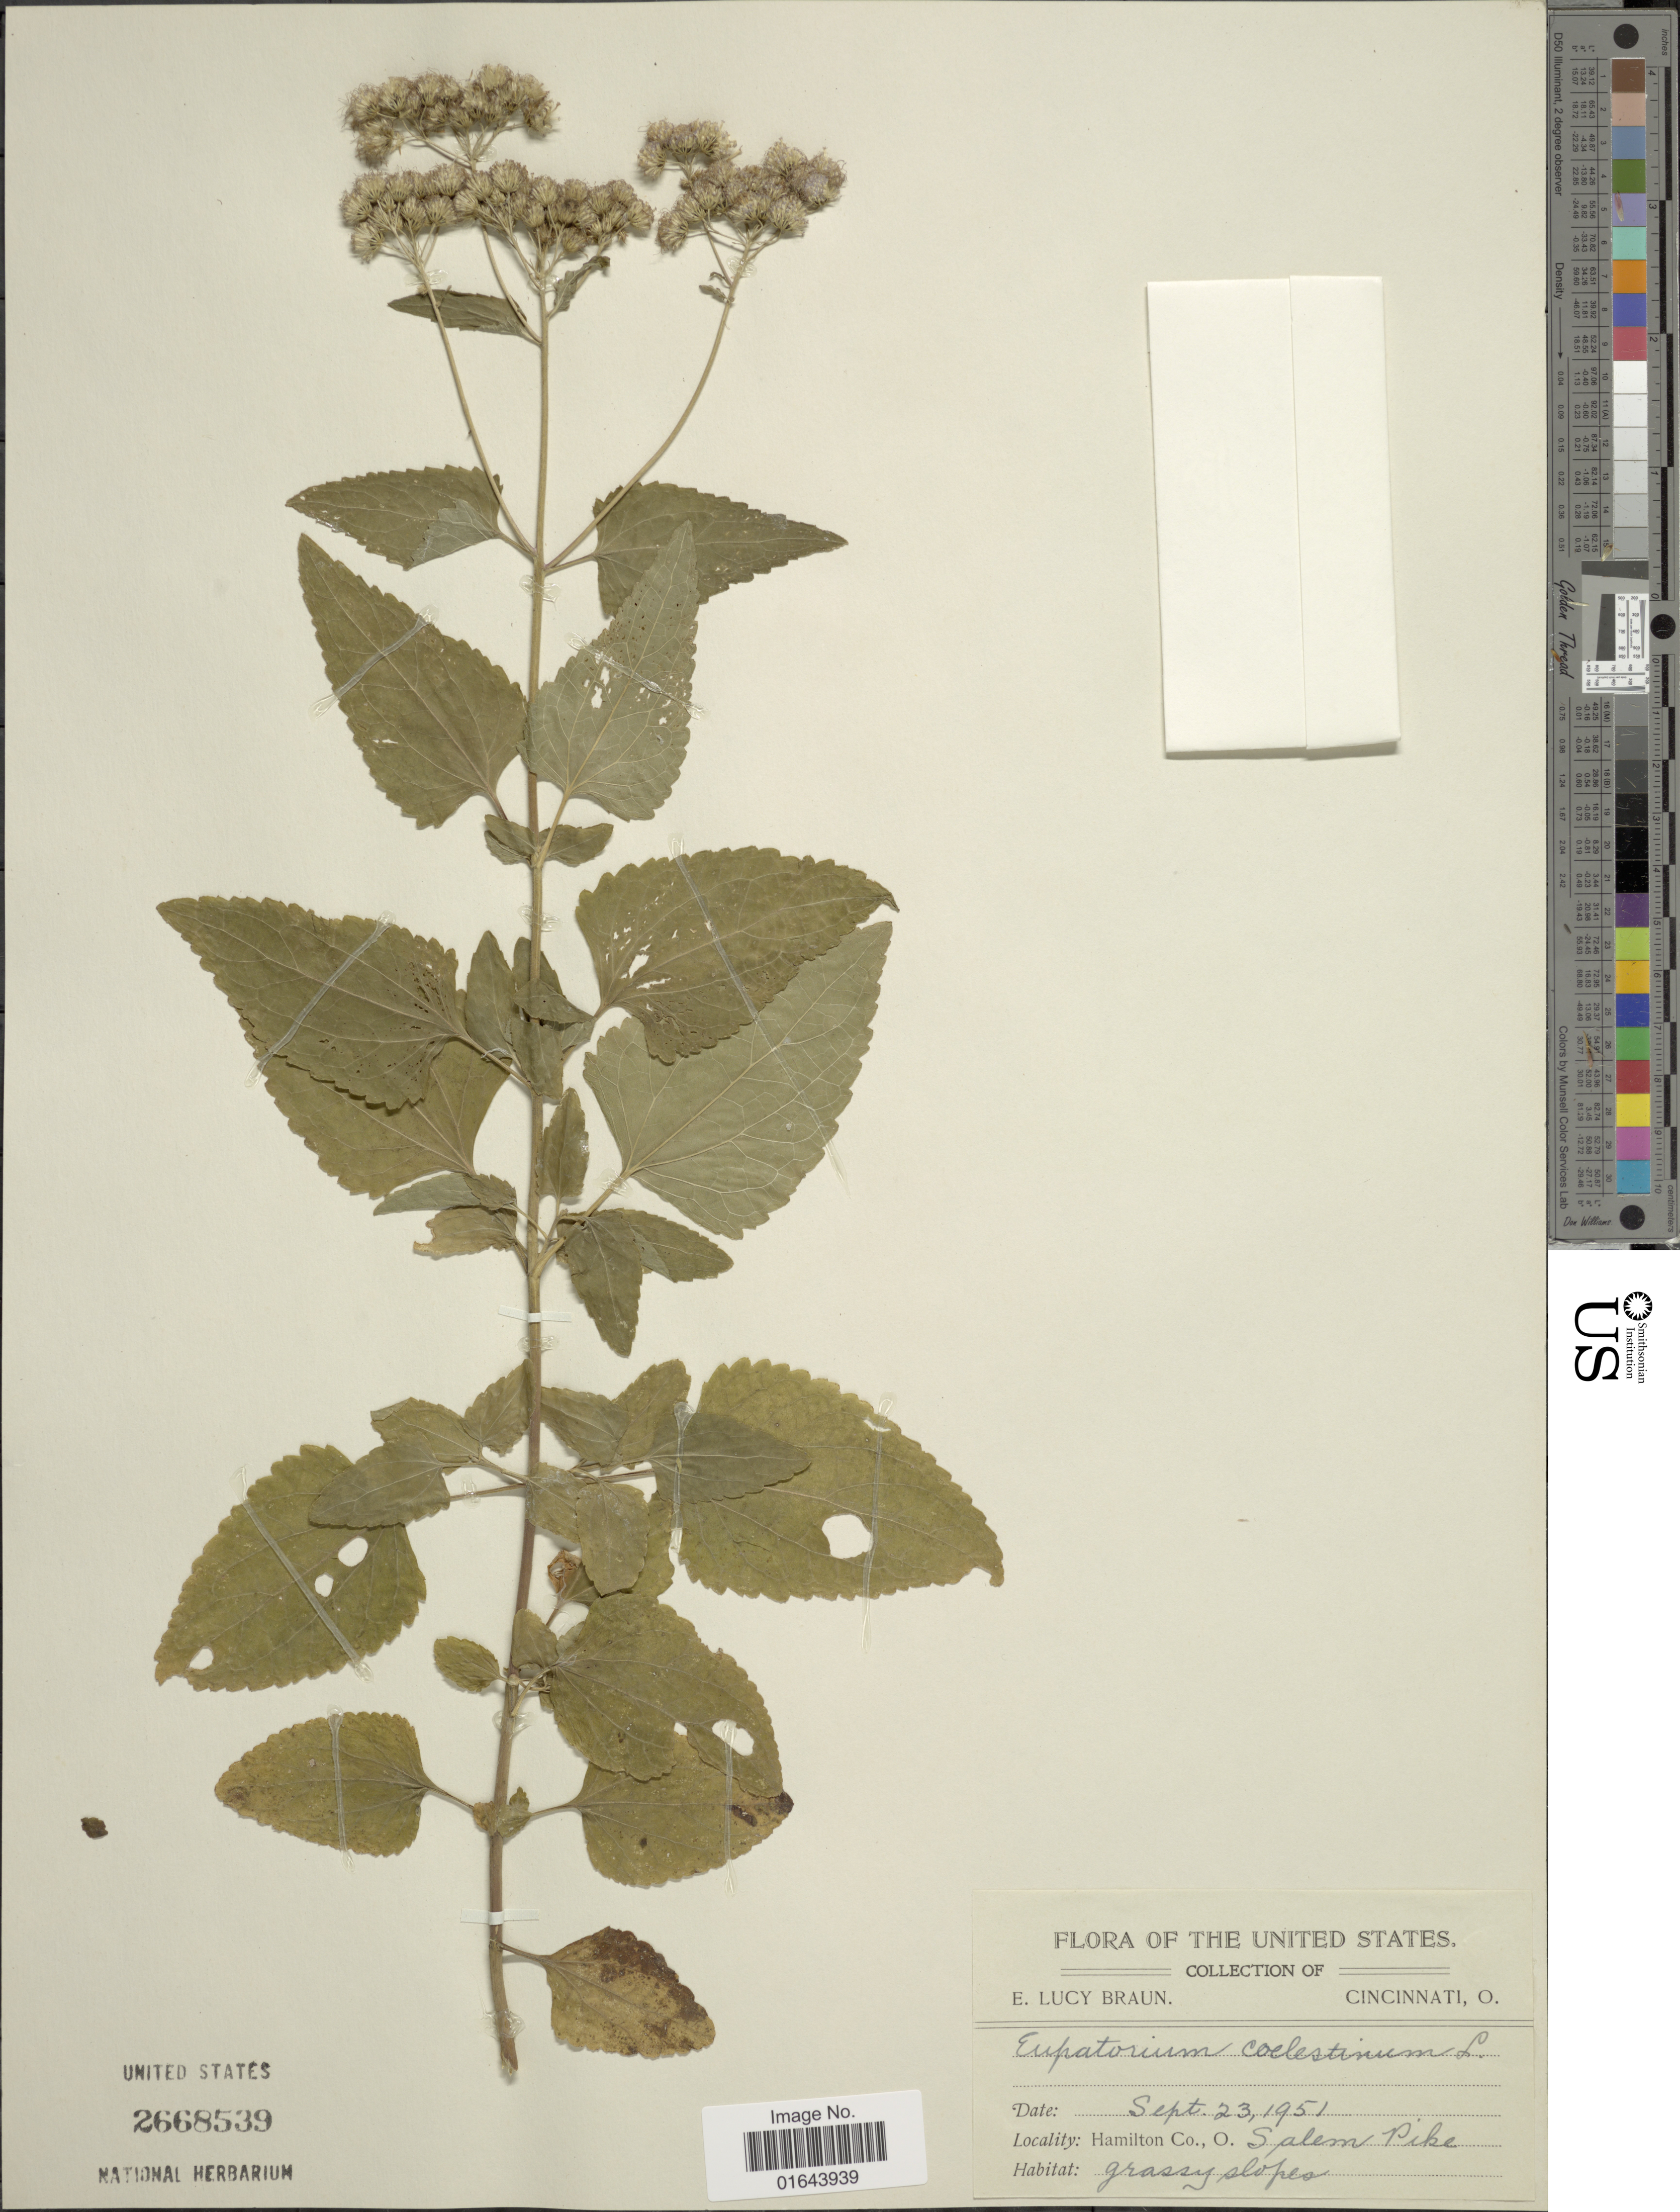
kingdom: Plantae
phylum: Tracheophyta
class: Magnoliopsida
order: Asterales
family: Asteraceae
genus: Conoclinium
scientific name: Conoclinium coelestinum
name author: (L.) DC.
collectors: E. L. Braun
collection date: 1951-09-23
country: United States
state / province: Ohio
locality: Hamilton Co., O. Salem Pike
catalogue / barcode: US 2668539